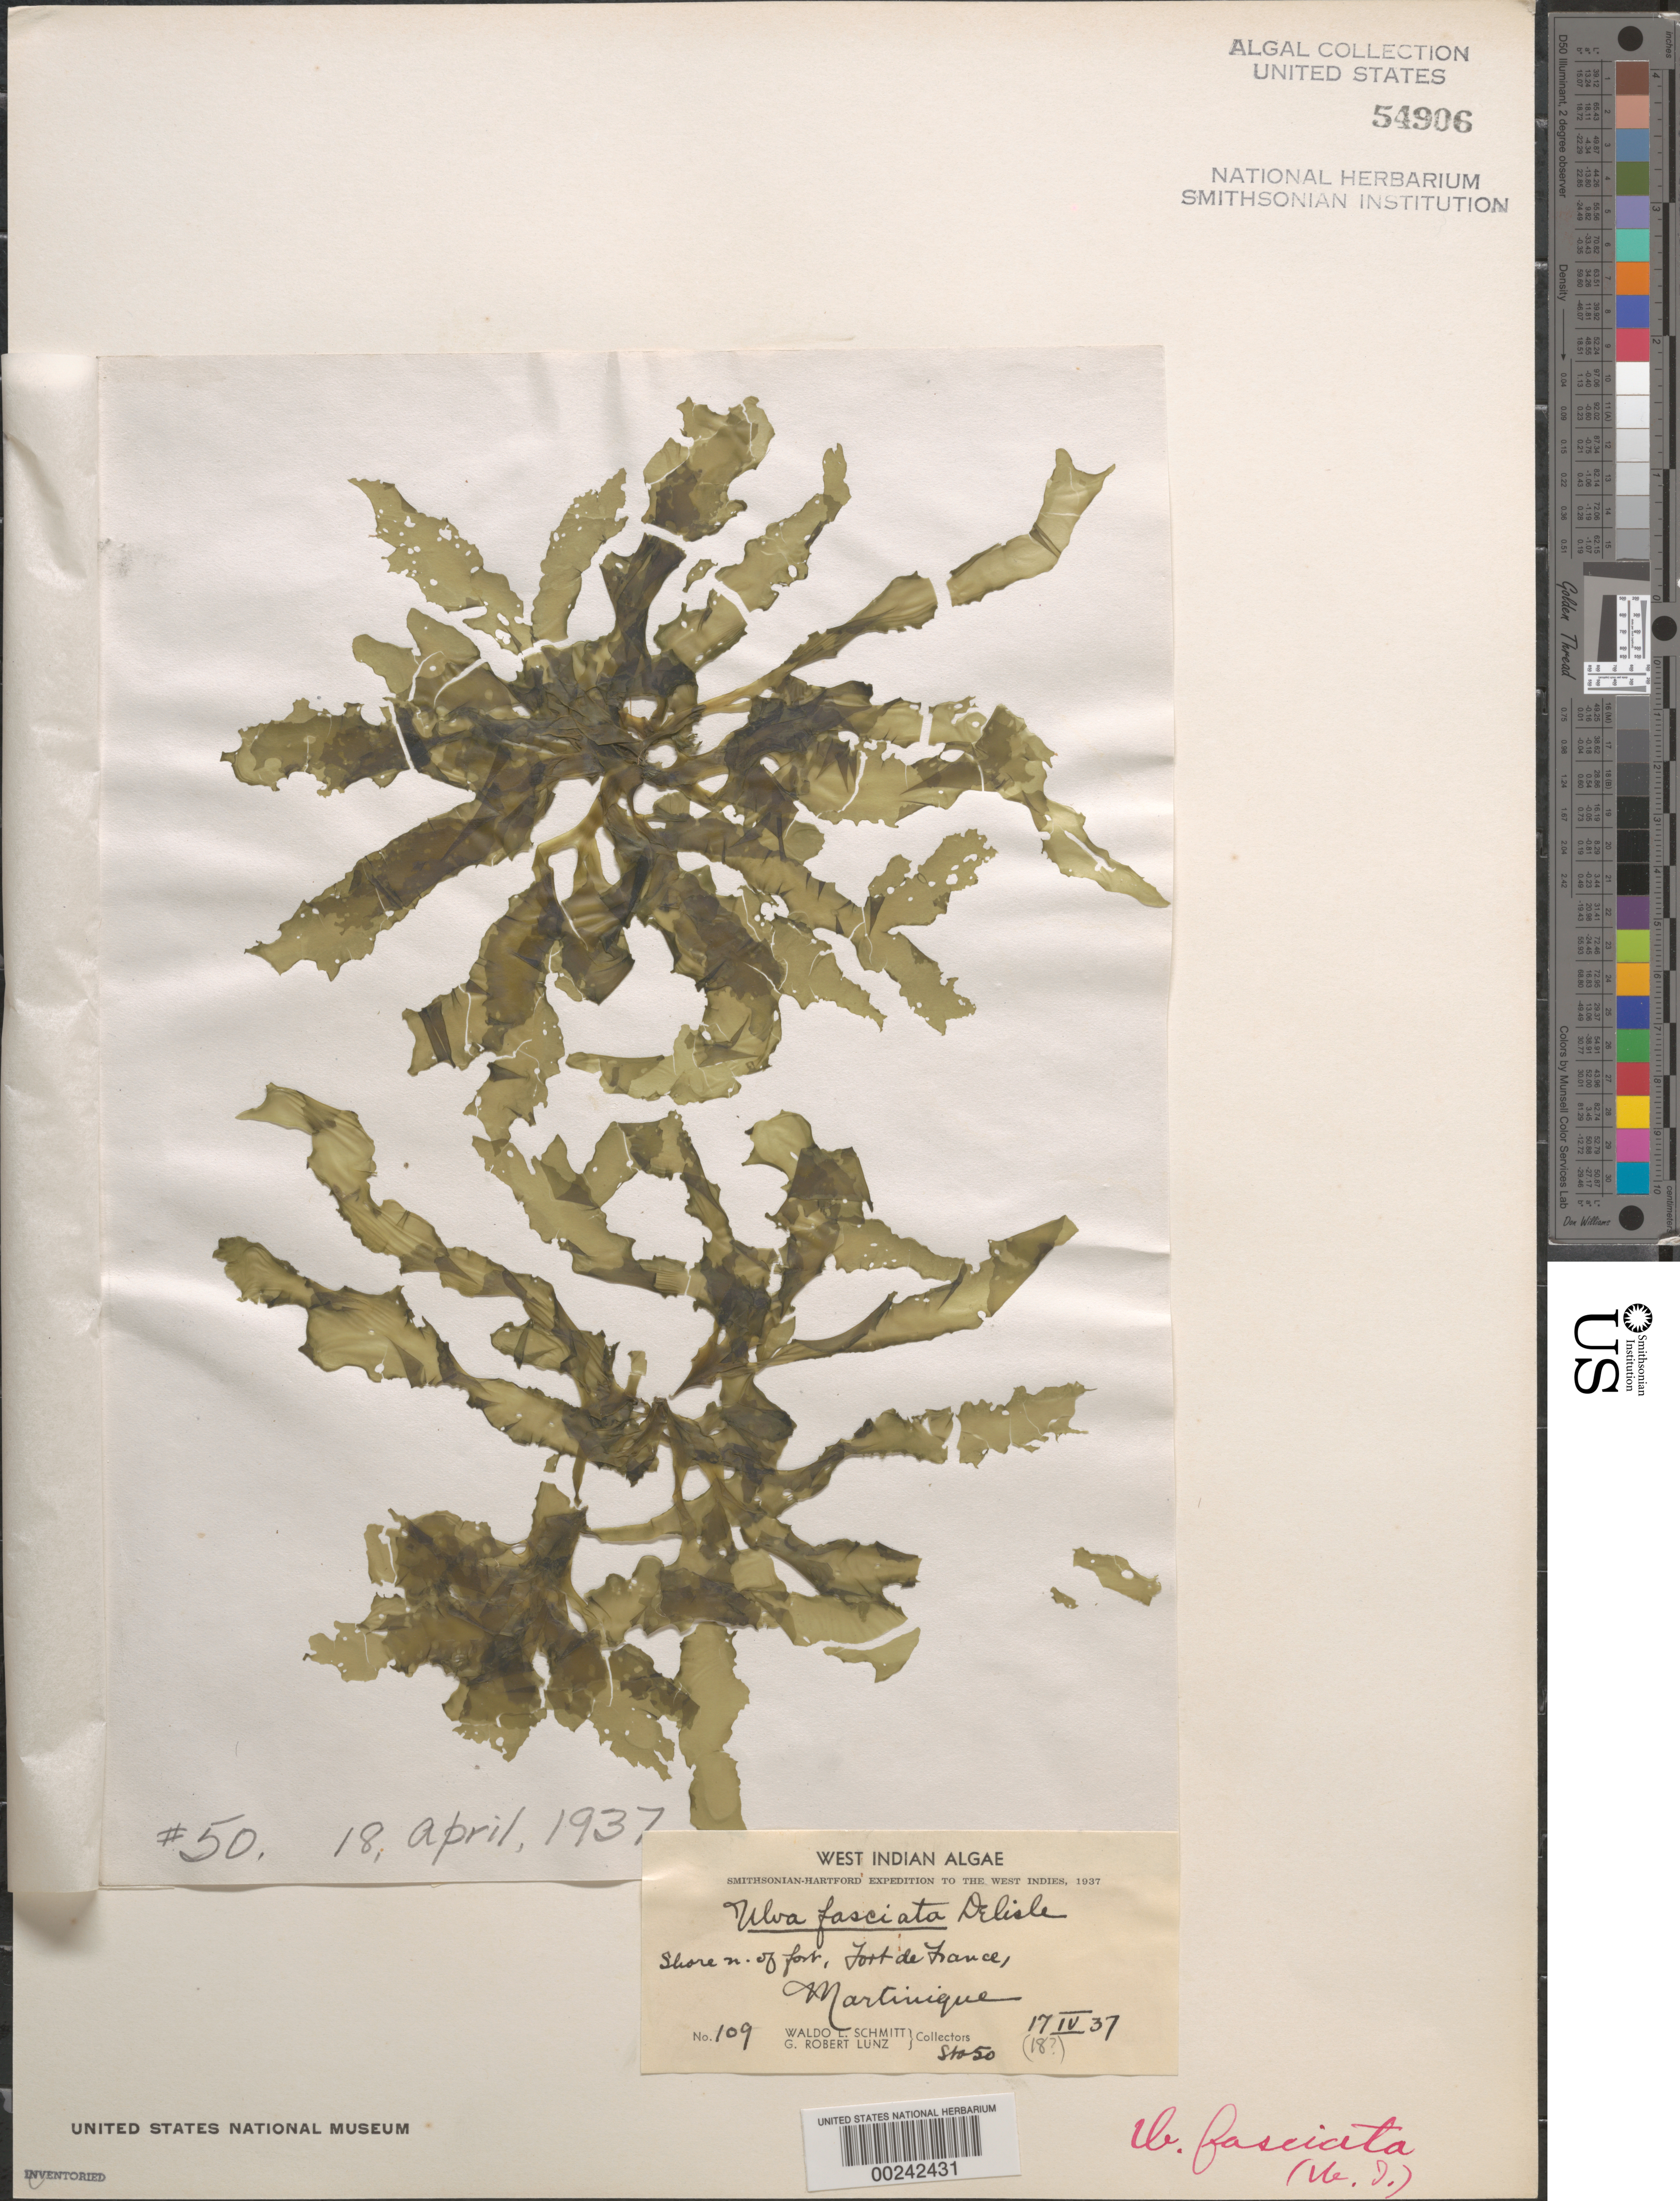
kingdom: Plantae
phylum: Chlorophyta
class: Ulvophyceae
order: Ulvales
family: Ulvaceae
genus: Ulva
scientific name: Ulva lactuca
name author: L.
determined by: Algae name updating Project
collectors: W. L. Schmitt & G. Lunz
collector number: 109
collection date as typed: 17 Apr 1937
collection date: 1937-04-17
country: Martinique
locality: Fort de France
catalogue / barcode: US 54906